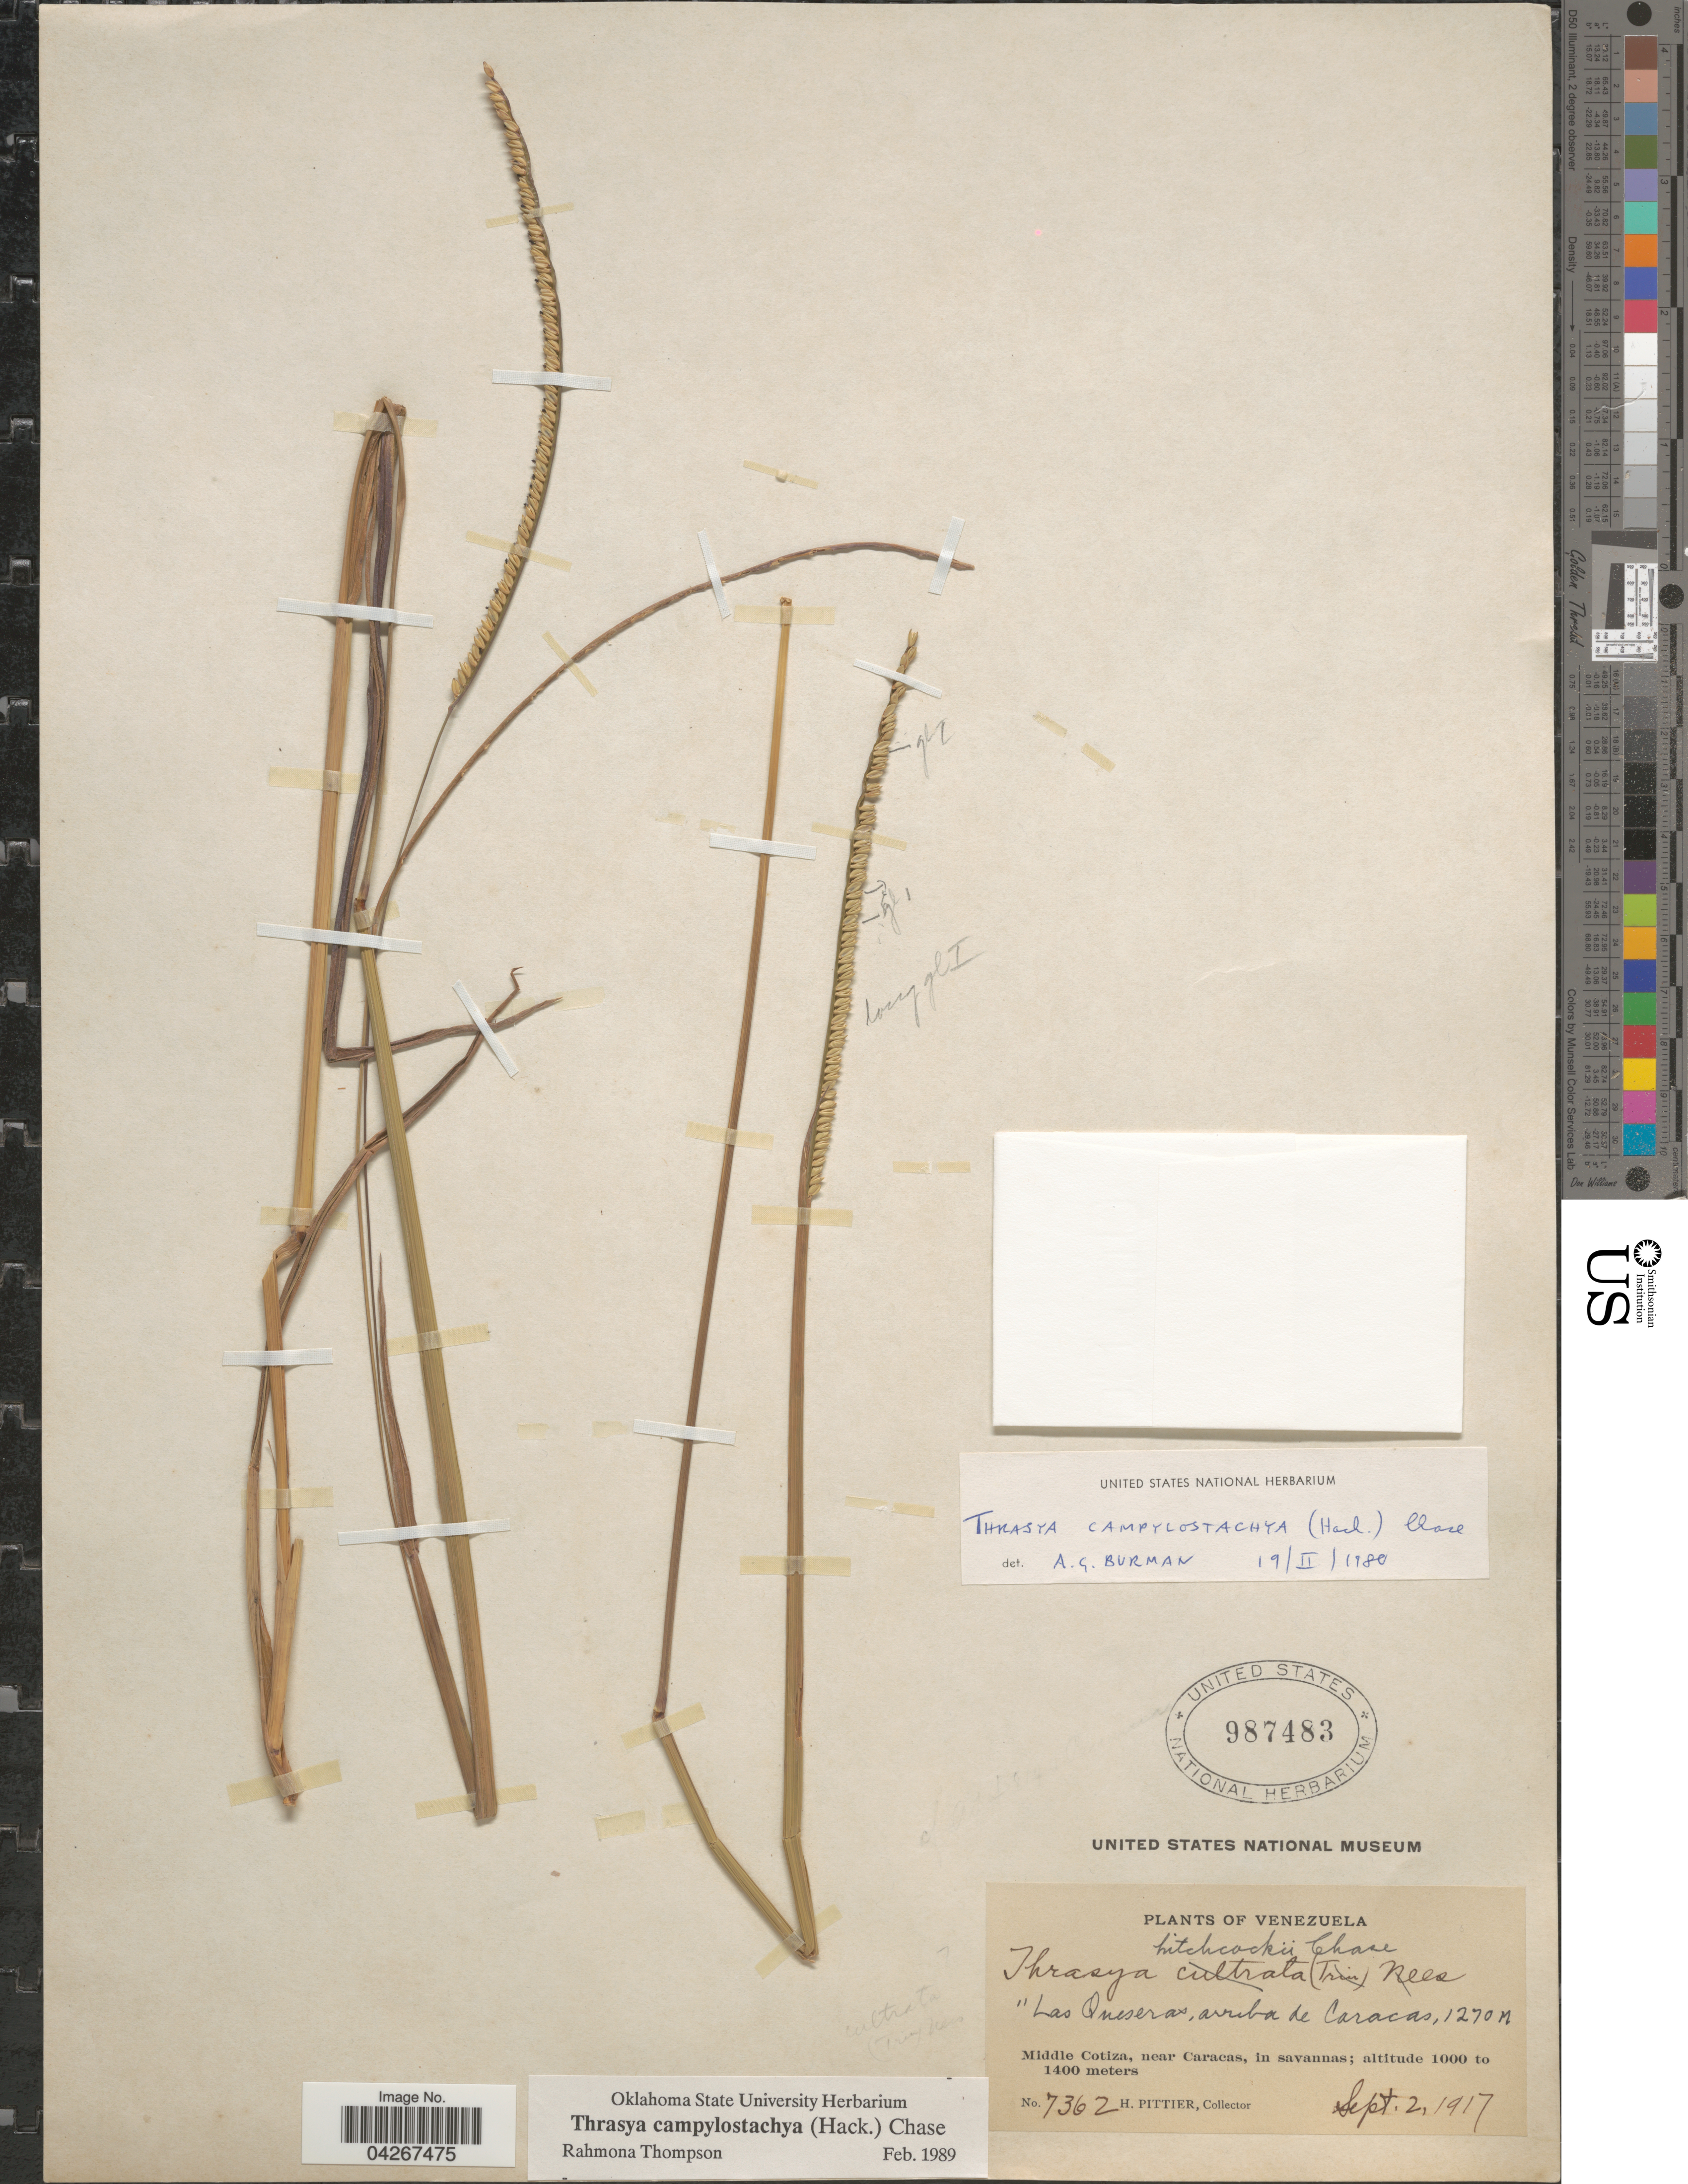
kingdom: Plantae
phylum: Tracheophyta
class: Liliopsida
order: Poales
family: Poaceae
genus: Paspalum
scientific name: Paspalum campylostachyum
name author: (Hack.) S. Denham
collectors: H. F. Pittier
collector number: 7362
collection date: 1917-09-02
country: Venezuela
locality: Las Queseras, arriba de Caracas. Middle Cotiza, near Caracas, in savannas.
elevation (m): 1270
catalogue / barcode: US 987483